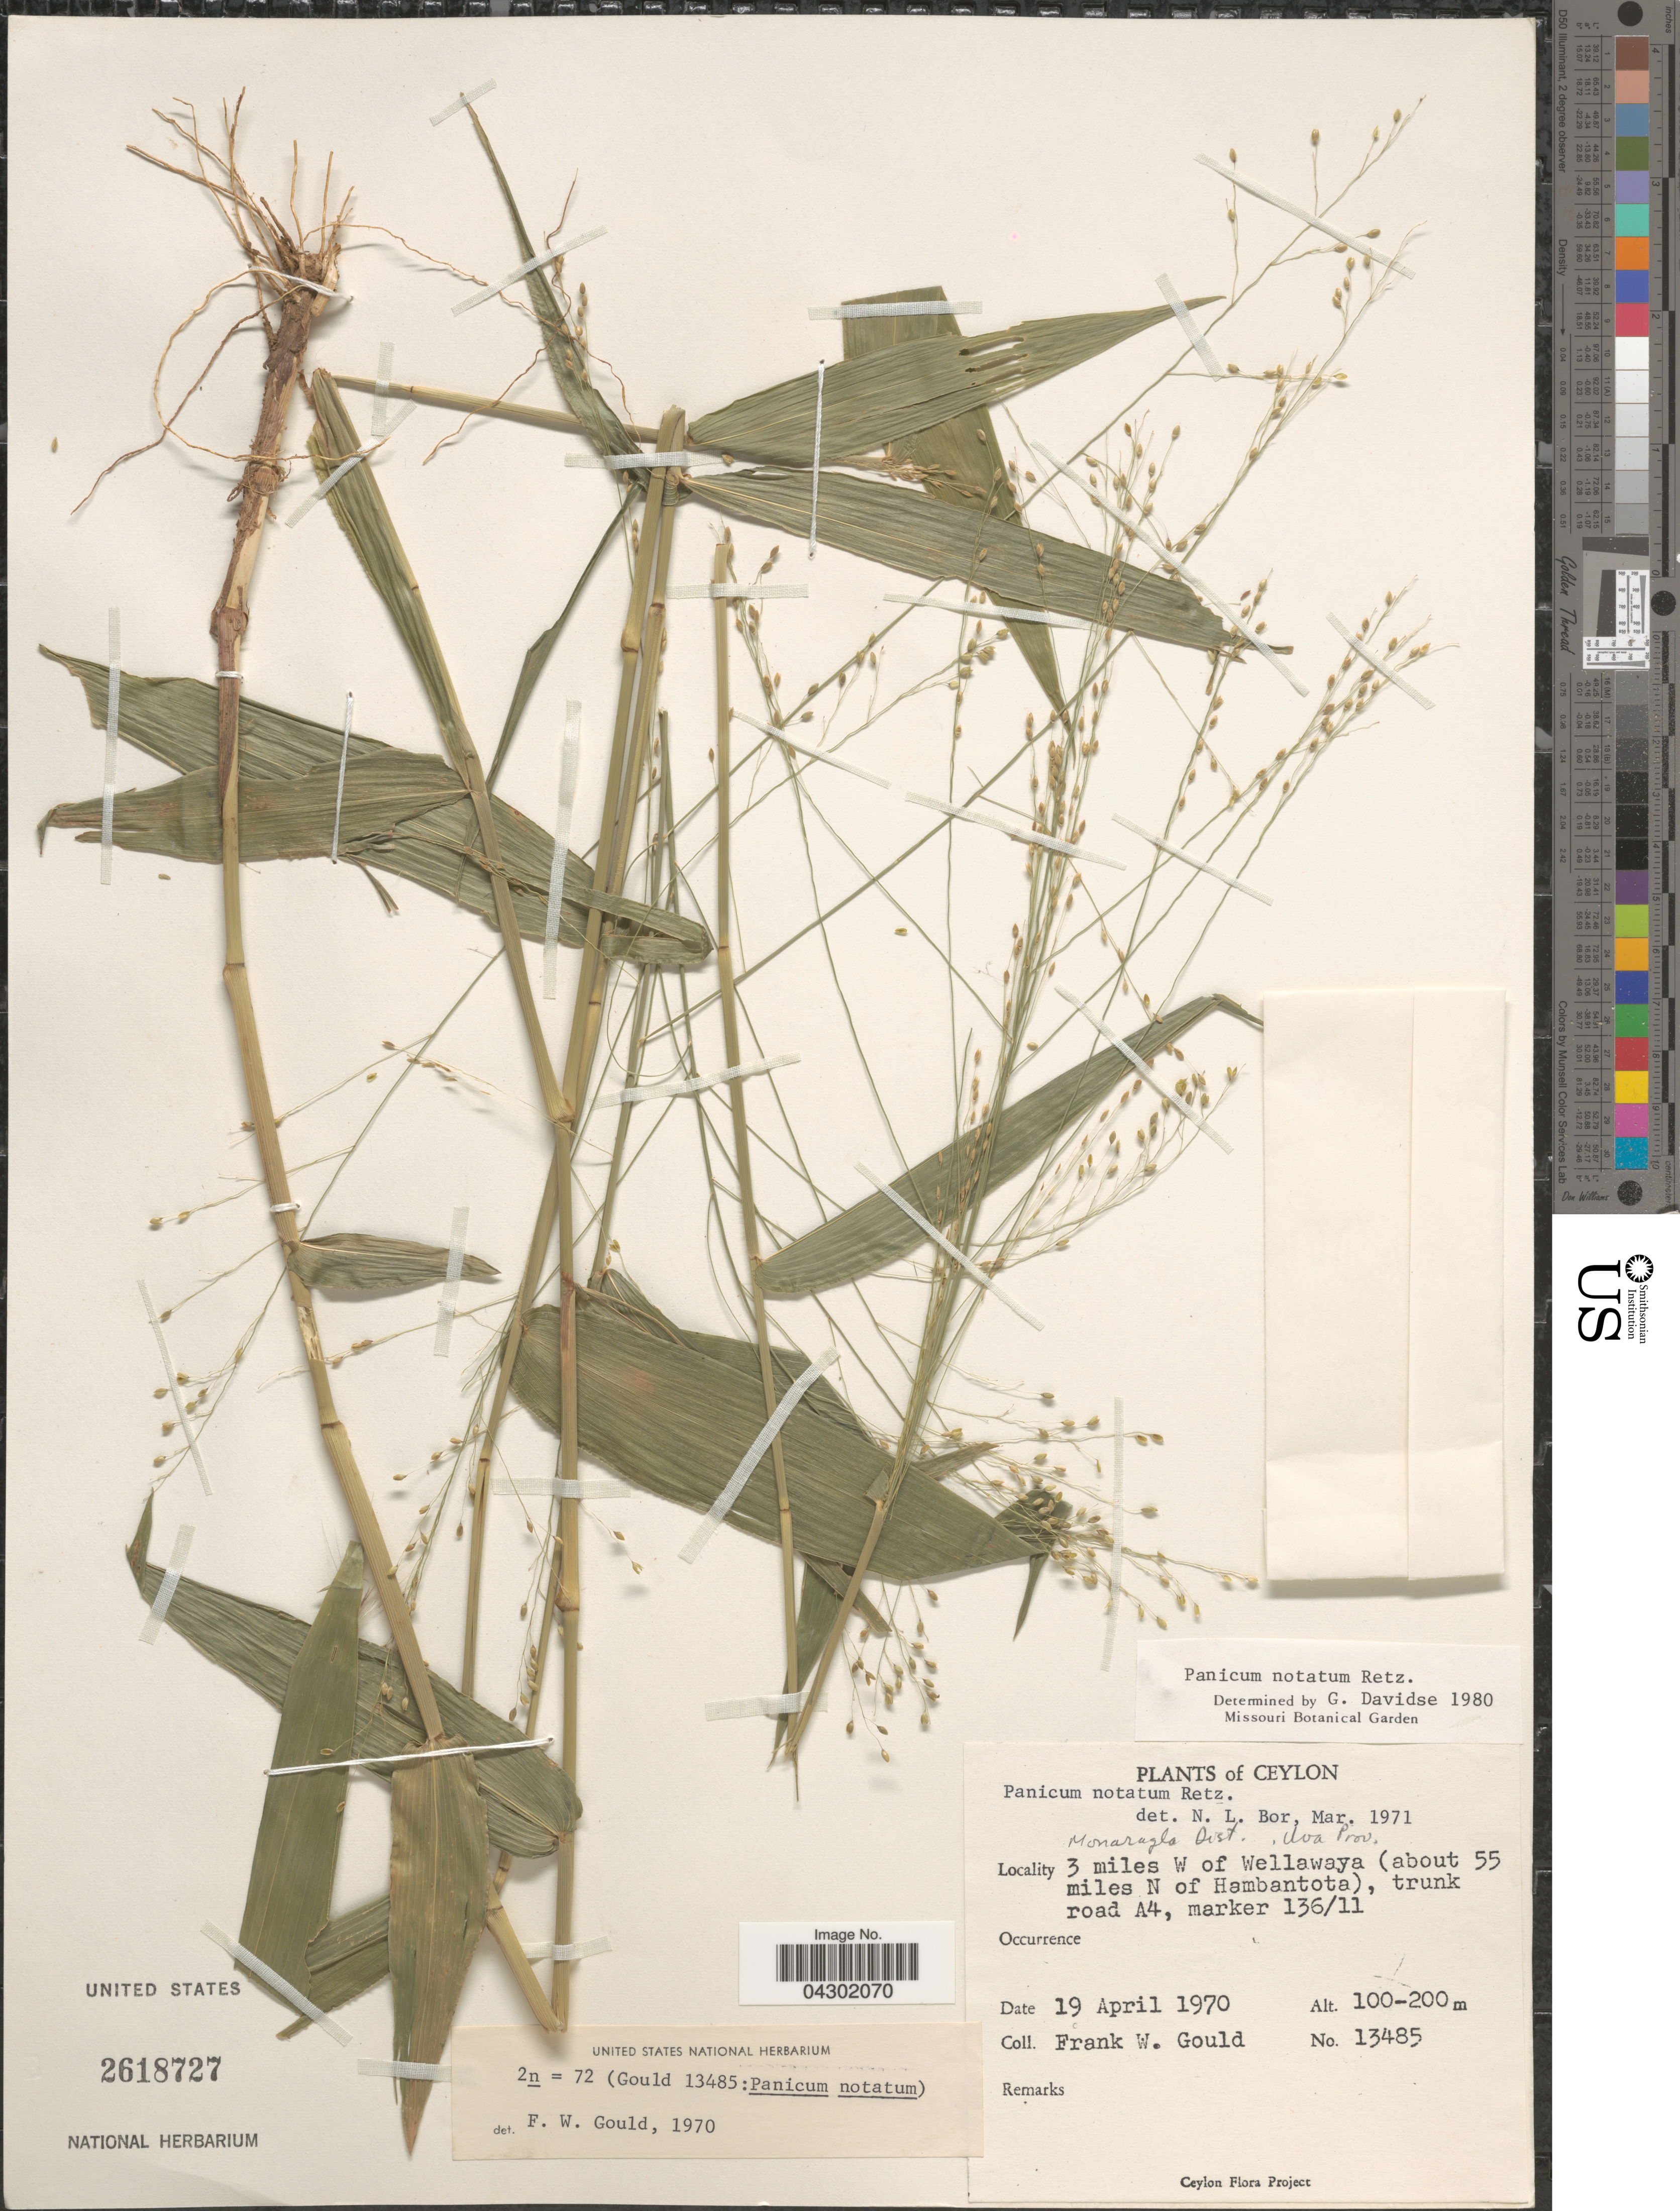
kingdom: Plantae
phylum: Tracheophyta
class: Liliopsida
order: Poales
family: Poaceae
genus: Panicum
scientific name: Panicum notatum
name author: Retz.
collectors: F. W. Gould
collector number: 13485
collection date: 1970-04-19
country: Sri Lanka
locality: Ceylon. 3 miles W of Wellawaya (about 55 miles N of Hambantota), trunk road A4, marker 136/11.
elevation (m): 100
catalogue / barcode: US 2618727